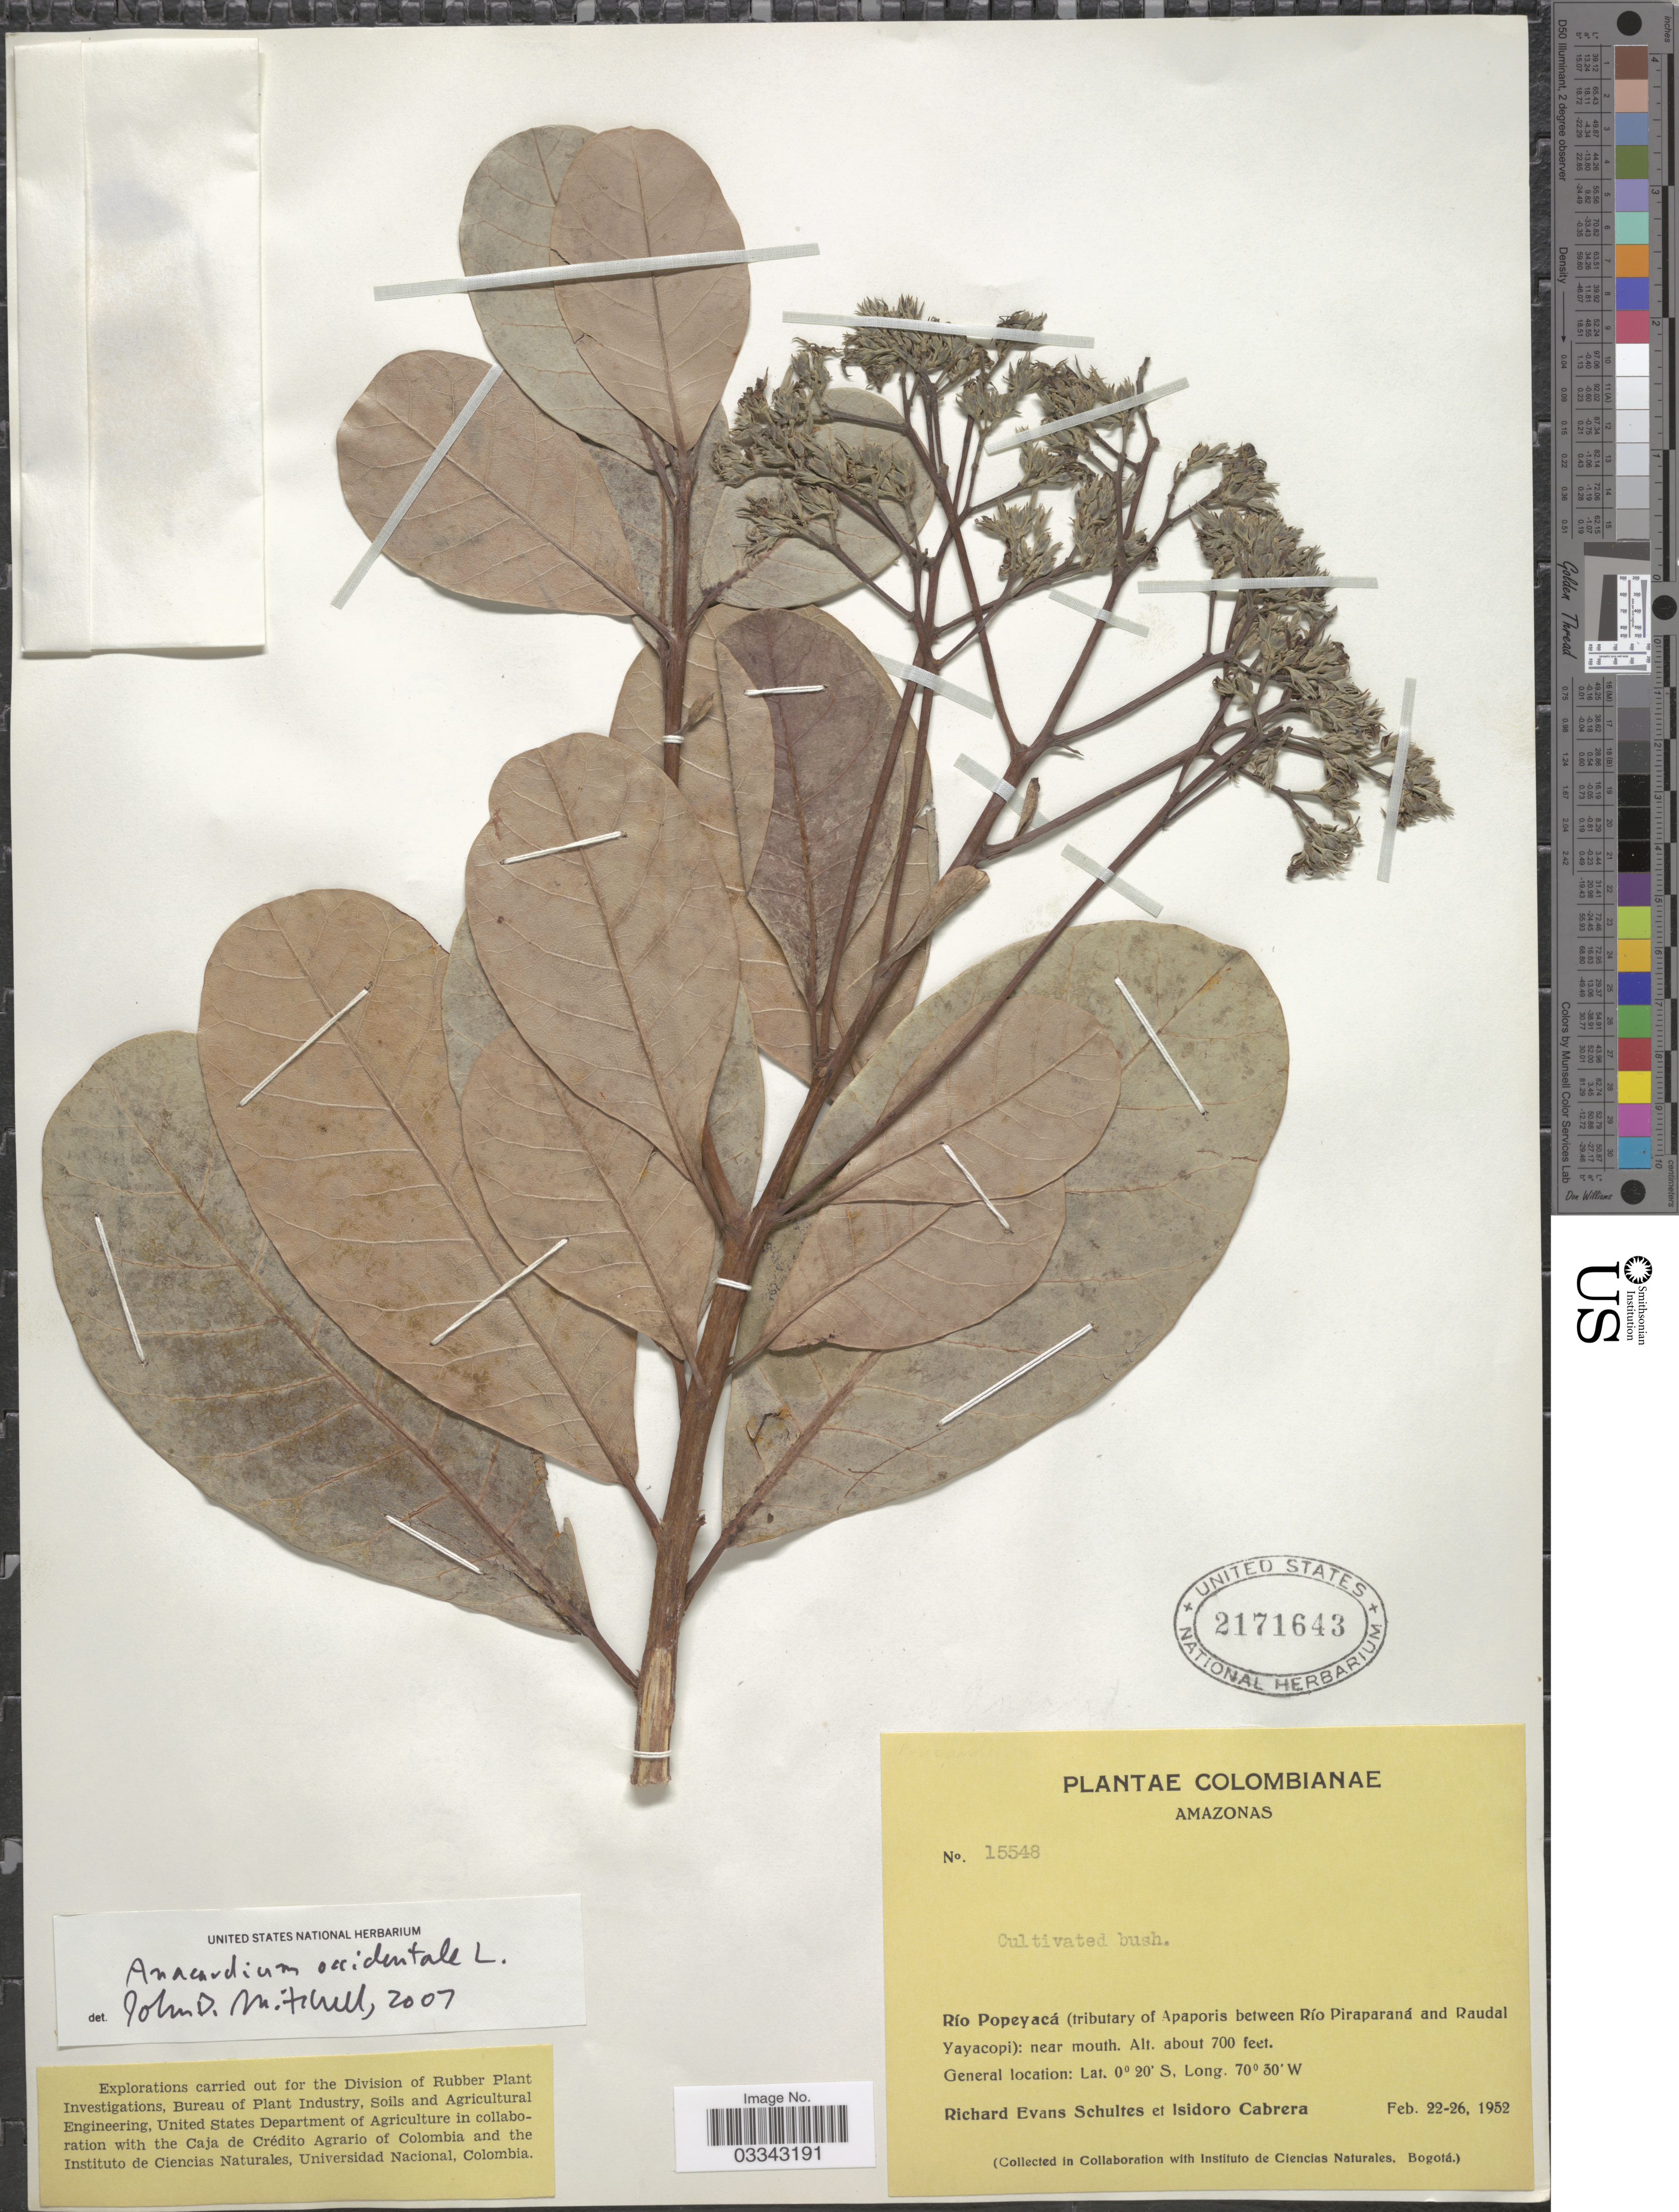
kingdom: Plantae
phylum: Tracheophyta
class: Magnoliopsida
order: Sapindales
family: Anacardiaceae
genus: Anacardium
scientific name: Anacardium occidentale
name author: L.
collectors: R. E. Schultes & I. Cabrera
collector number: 15548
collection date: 1952-02-22/1952-02-26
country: Colombia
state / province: Amazônas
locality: Río Popeyacá (tributary of Apaporis between Río Piraparaná and Raudal Yayacopi): near mouth.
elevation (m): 213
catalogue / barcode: US 2171643